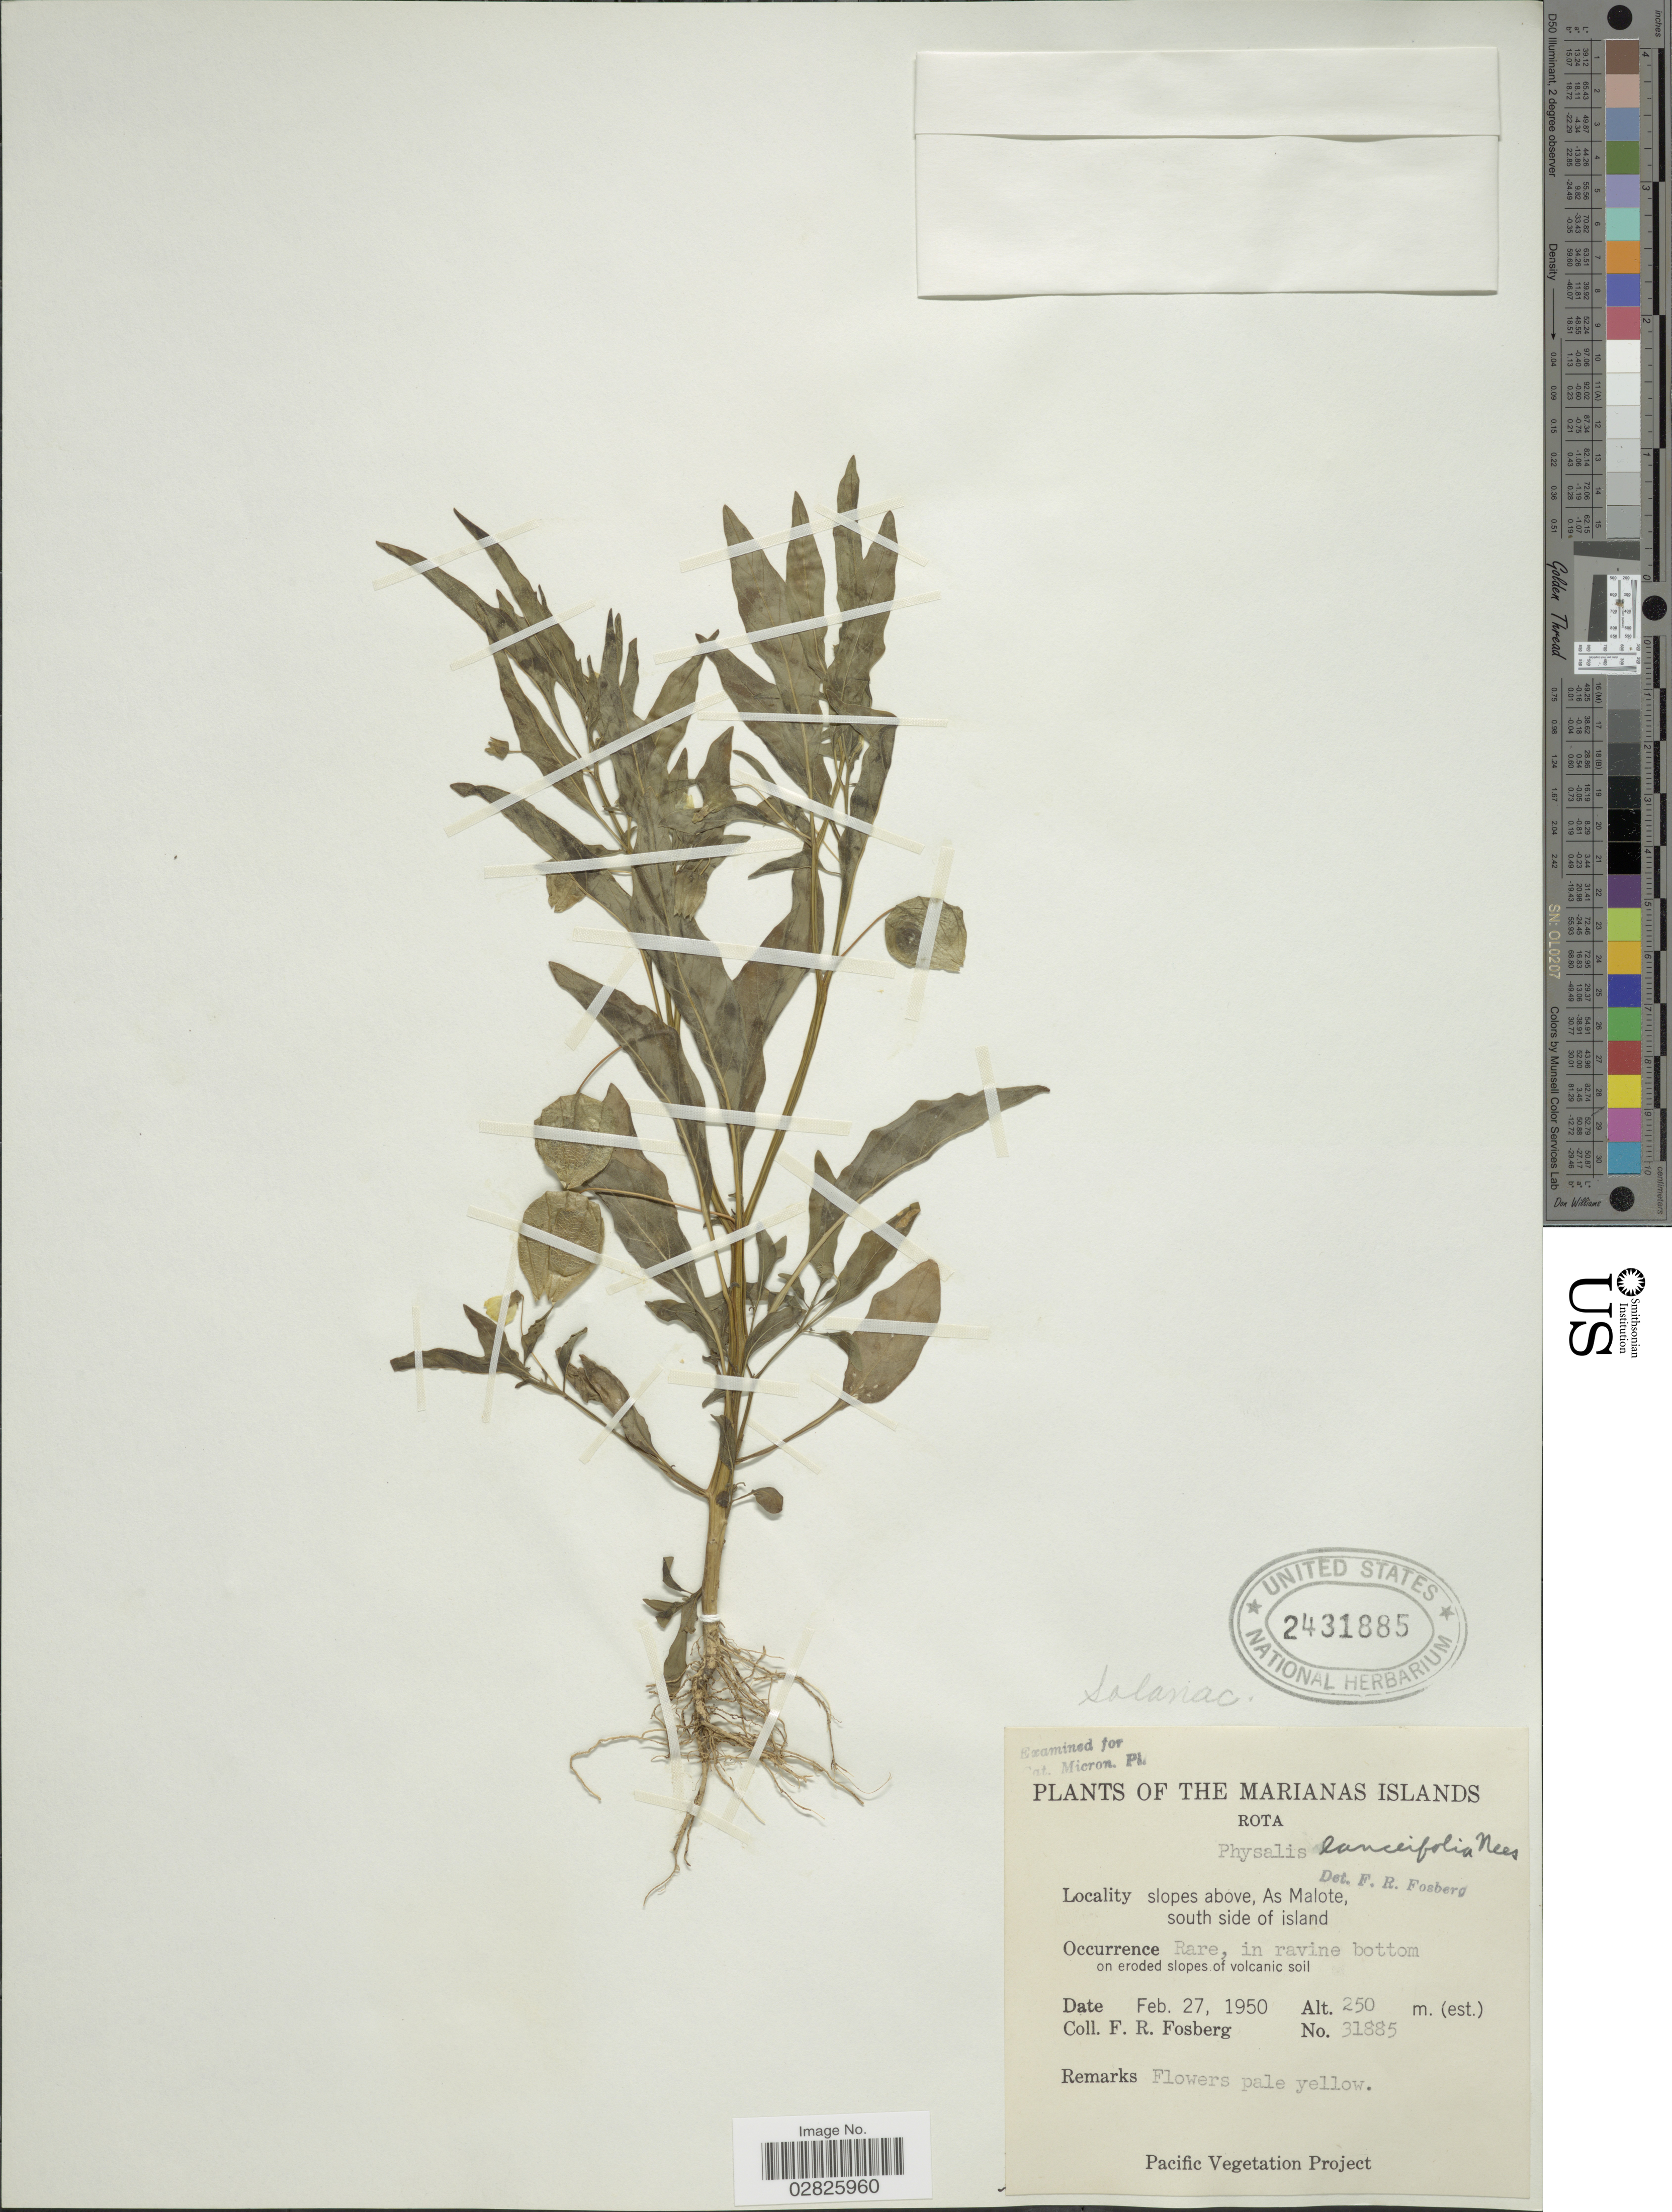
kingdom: Plantae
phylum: Tracheophyta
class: Magnoliopsida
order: Solanales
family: Solanaceae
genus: Physalis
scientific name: Physalis lanceifolia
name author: Nees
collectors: F. R. Fosberg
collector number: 31885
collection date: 1950-02-27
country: Northern Mariana Islands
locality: Marianas Islands. Rota. Slopes above, As Malote, south side of island.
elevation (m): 250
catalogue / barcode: US 2431885